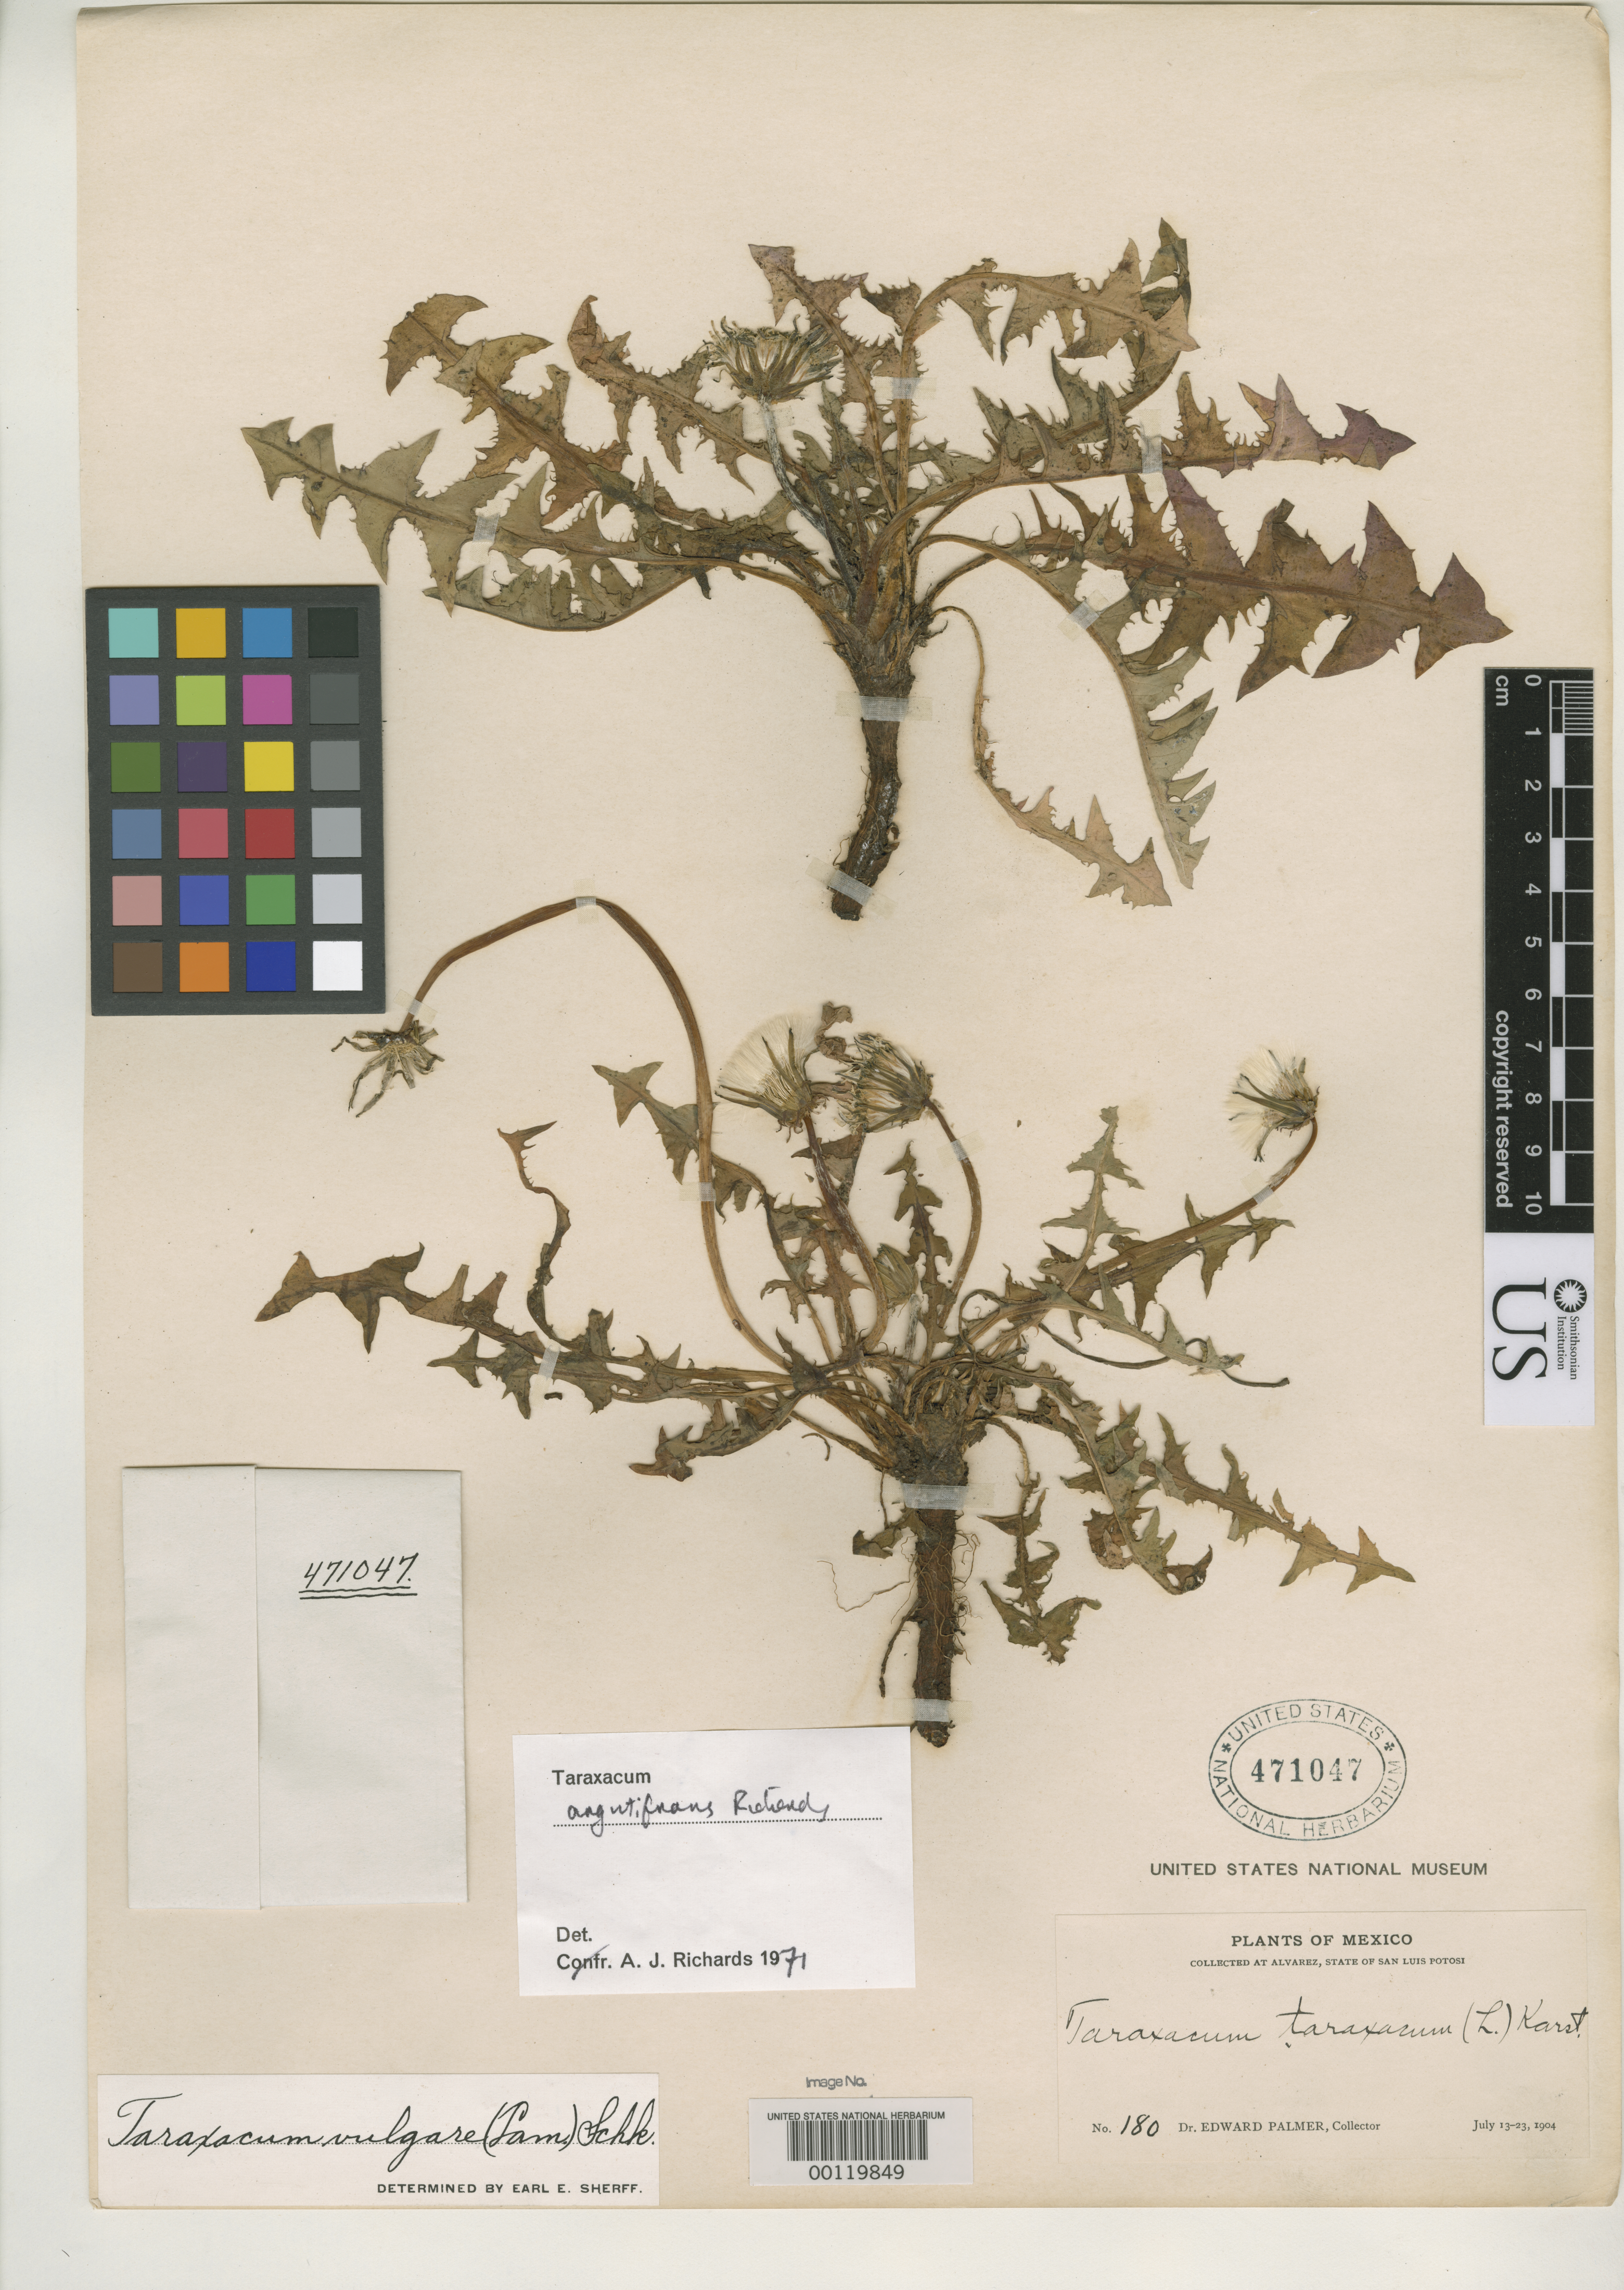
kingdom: Plantae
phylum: Tracheophyta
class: Magnoliopsida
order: Asterales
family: Asteraceae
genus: Taraxacum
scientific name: Taraxacum argutifrons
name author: A.J. Richards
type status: Holotype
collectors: E. Palmer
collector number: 180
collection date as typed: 13 Jul 1904 to 23 Jul 1904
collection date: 1904-07-13/1904-07-23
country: Mexico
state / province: San Luis Potosi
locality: Charcas.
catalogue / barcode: US 471047